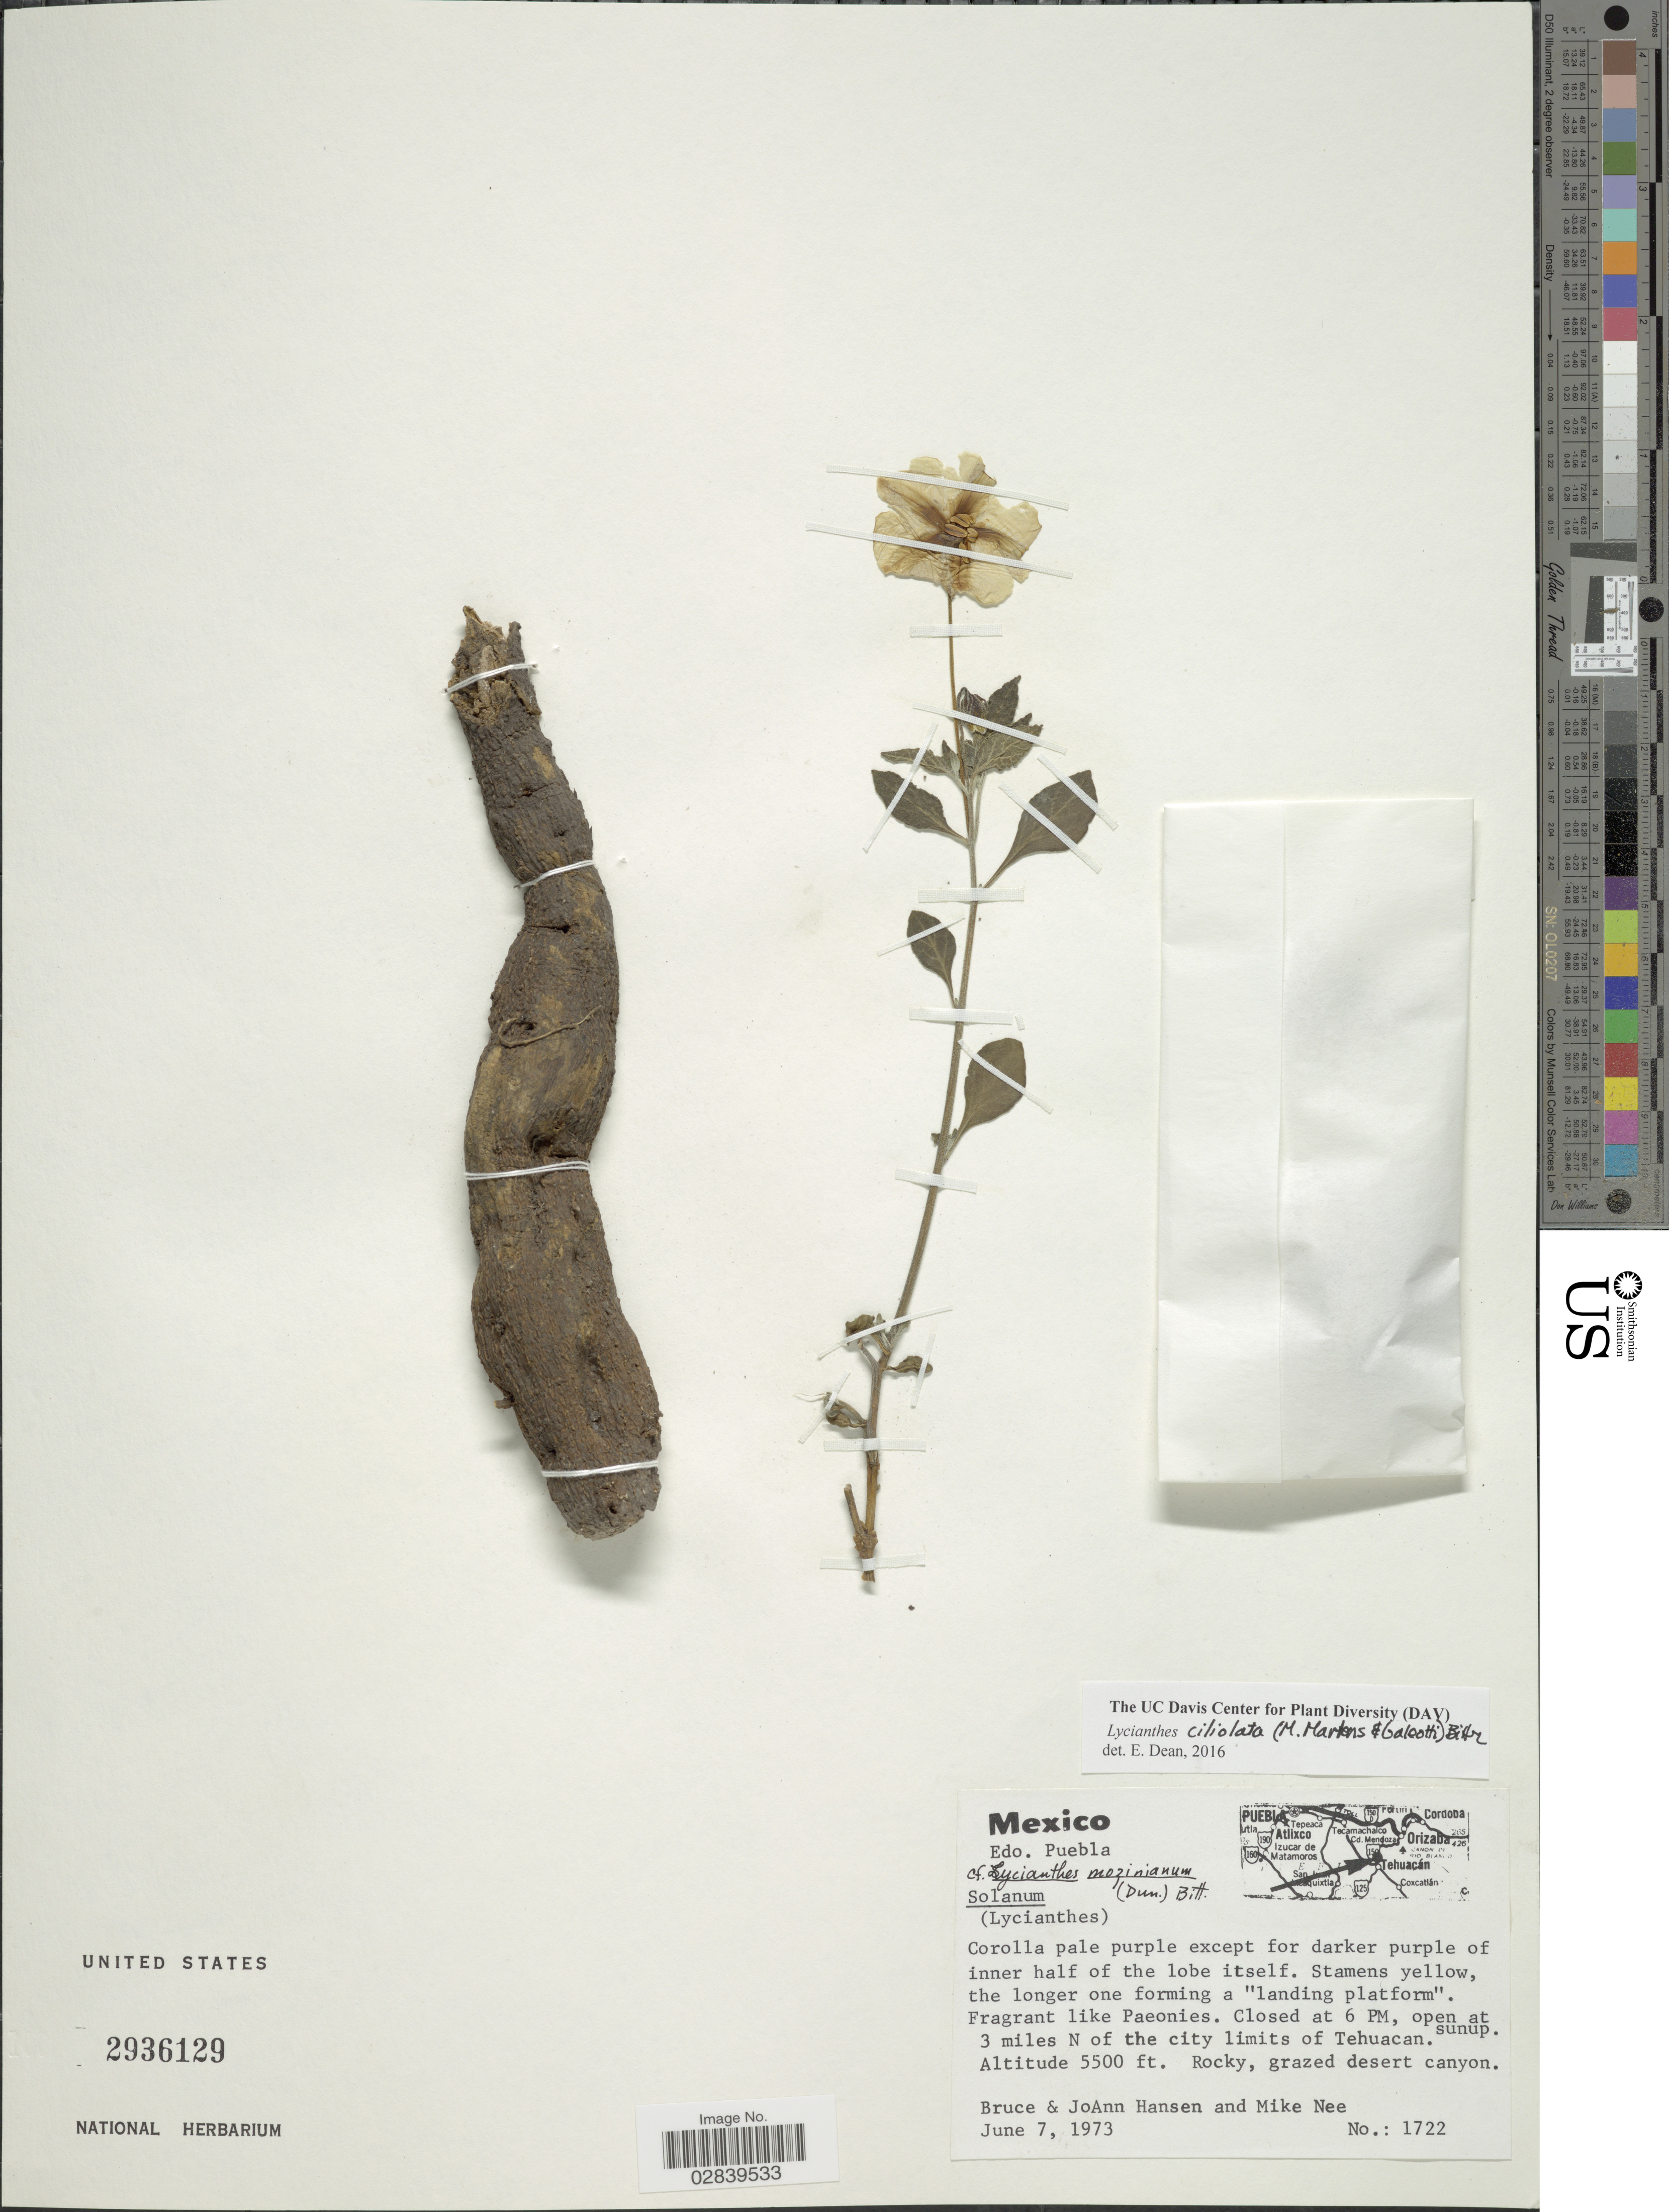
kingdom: Plantae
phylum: Tracheophyta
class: Magnoliopsida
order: Solanales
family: Solanaceae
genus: Lycianthes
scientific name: Lycianthes ciliolata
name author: (M. Martens & Galeotti) Bitter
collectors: B. Hansen, J. Hansen & M. Nee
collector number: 1722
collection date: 1973-06-07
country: Mexico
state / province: Puebla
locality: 3 miles N of the city limits of Tehuacan.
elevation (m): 1676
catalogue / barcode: US 2936129